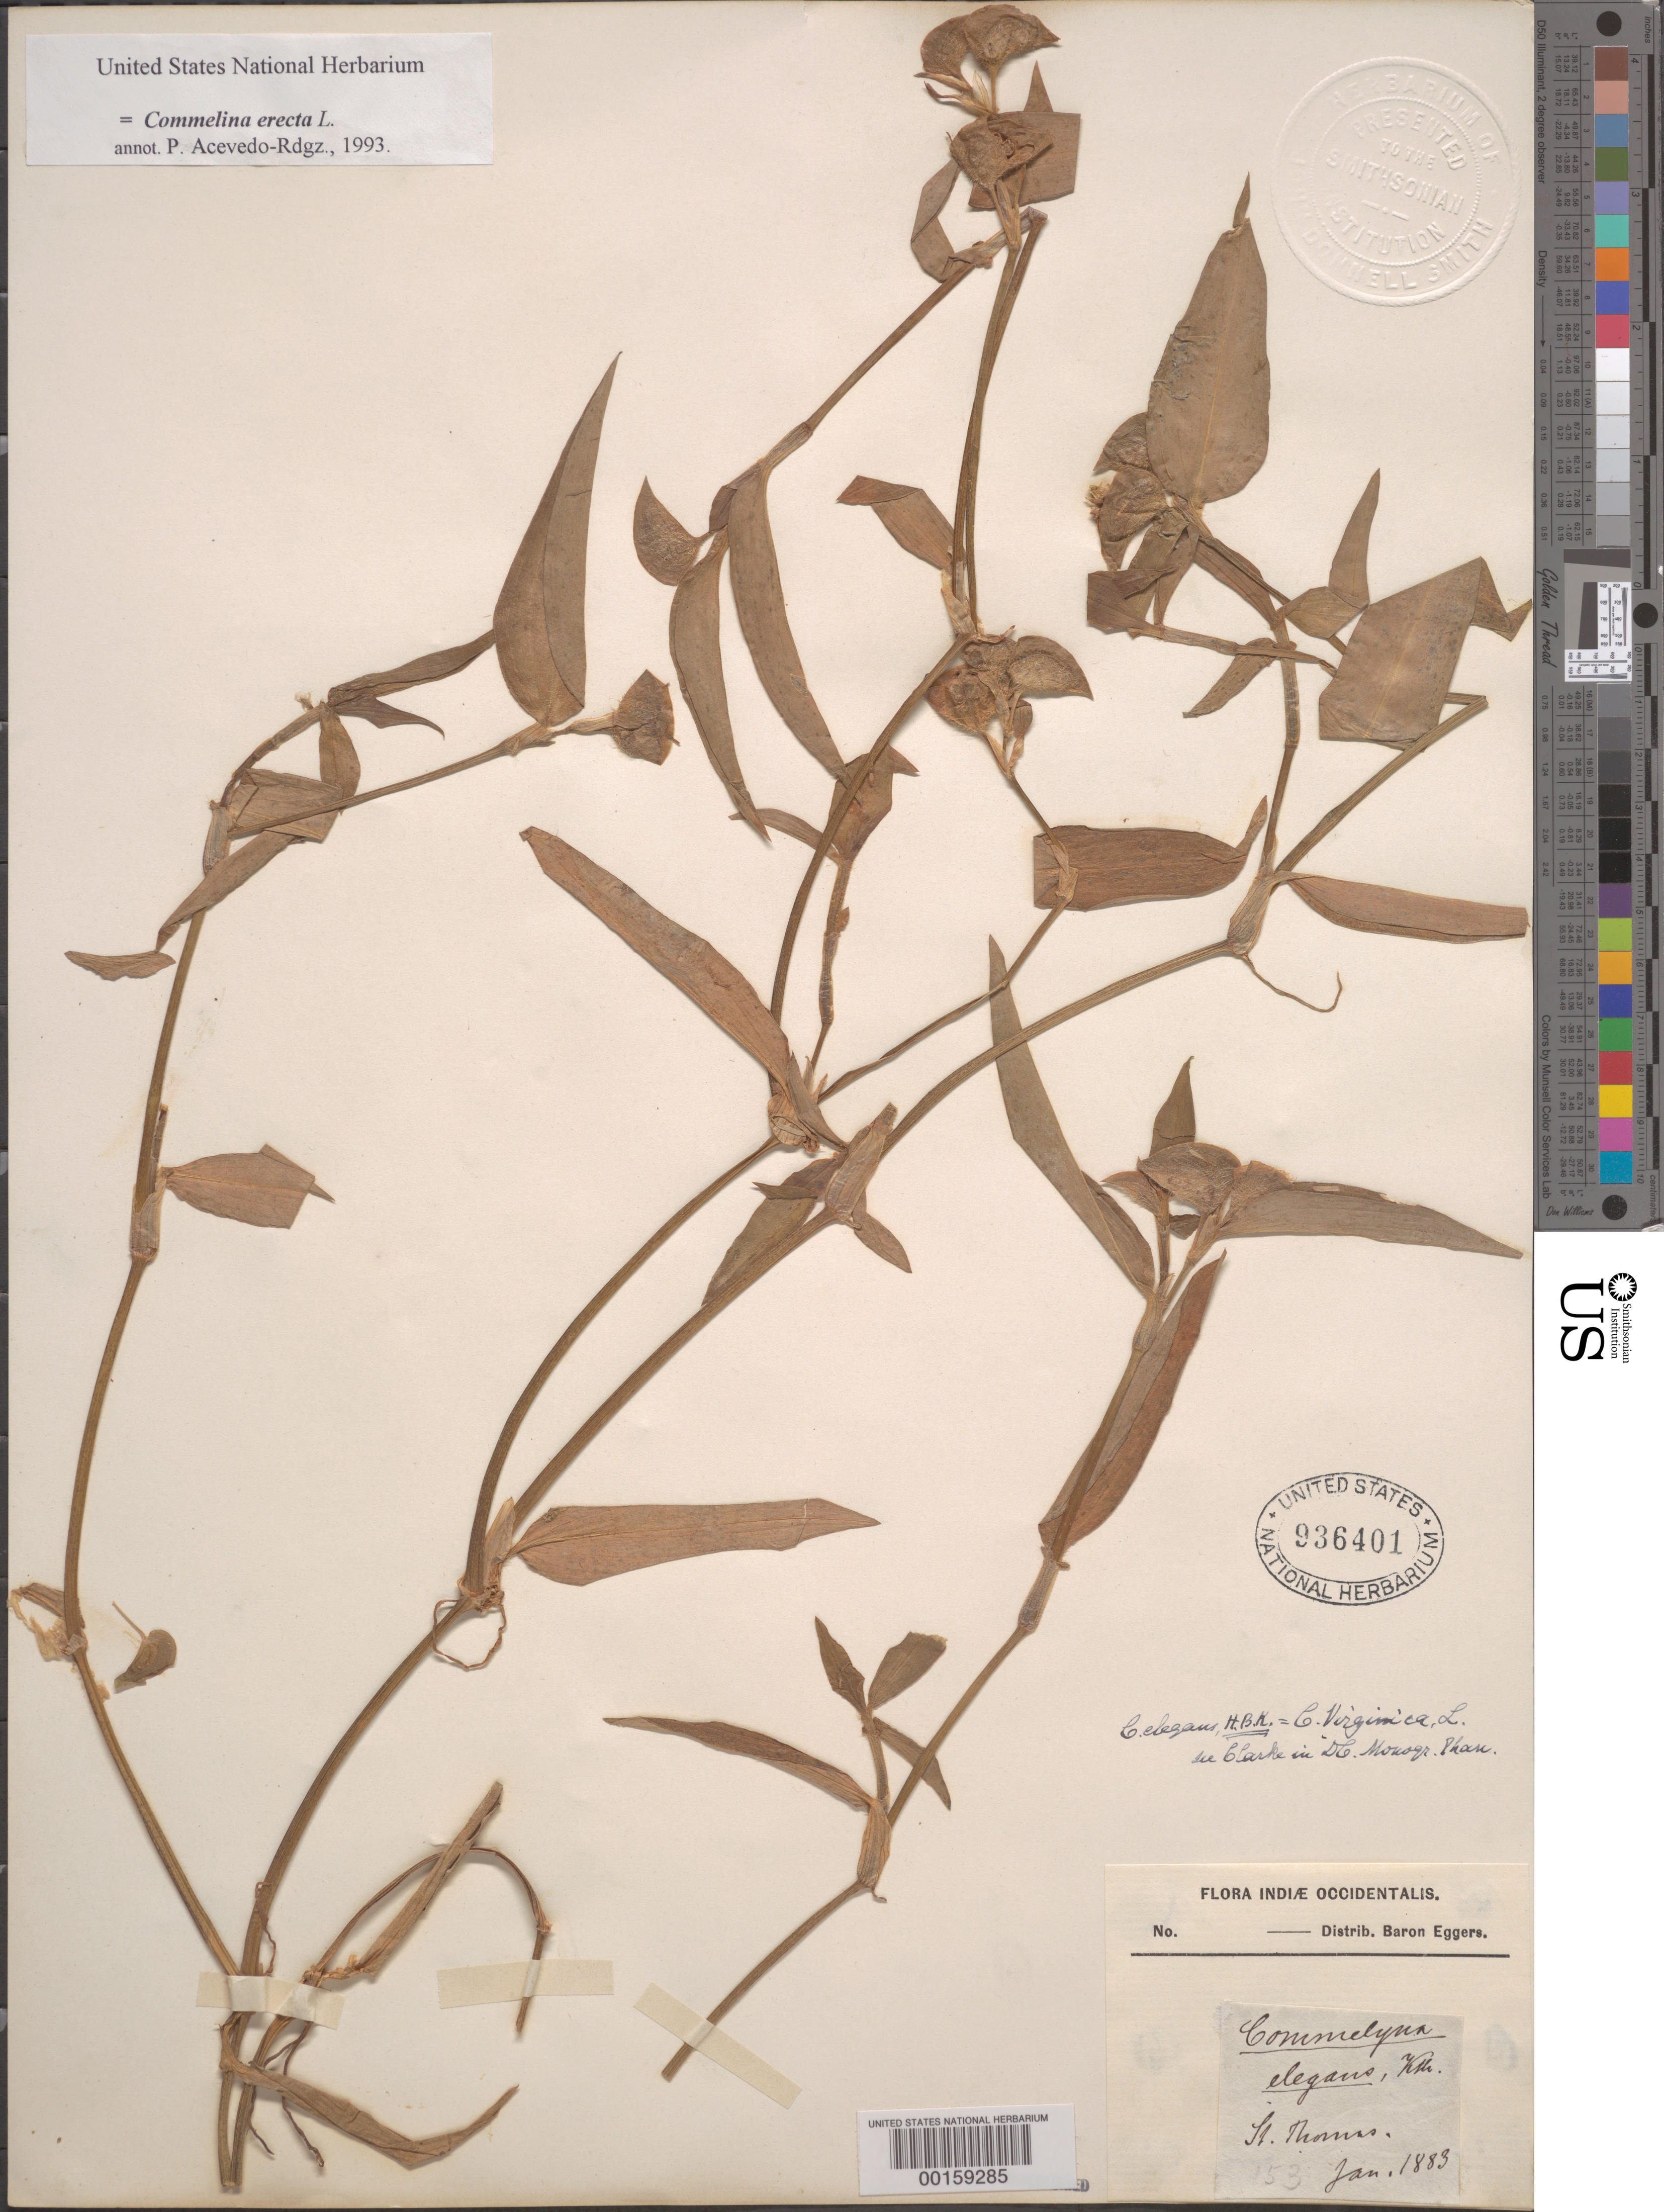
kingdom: Plantae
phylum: Tracheophyta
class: Liliopsida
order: Commelinales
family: Commelinaceae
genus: Commelina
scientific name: Commelina erecta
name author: L.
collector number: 153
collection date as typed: Jan 1883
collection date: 1883-01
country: U.S. Virgin Islands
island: St. Thomas Island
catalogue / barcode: US 936401